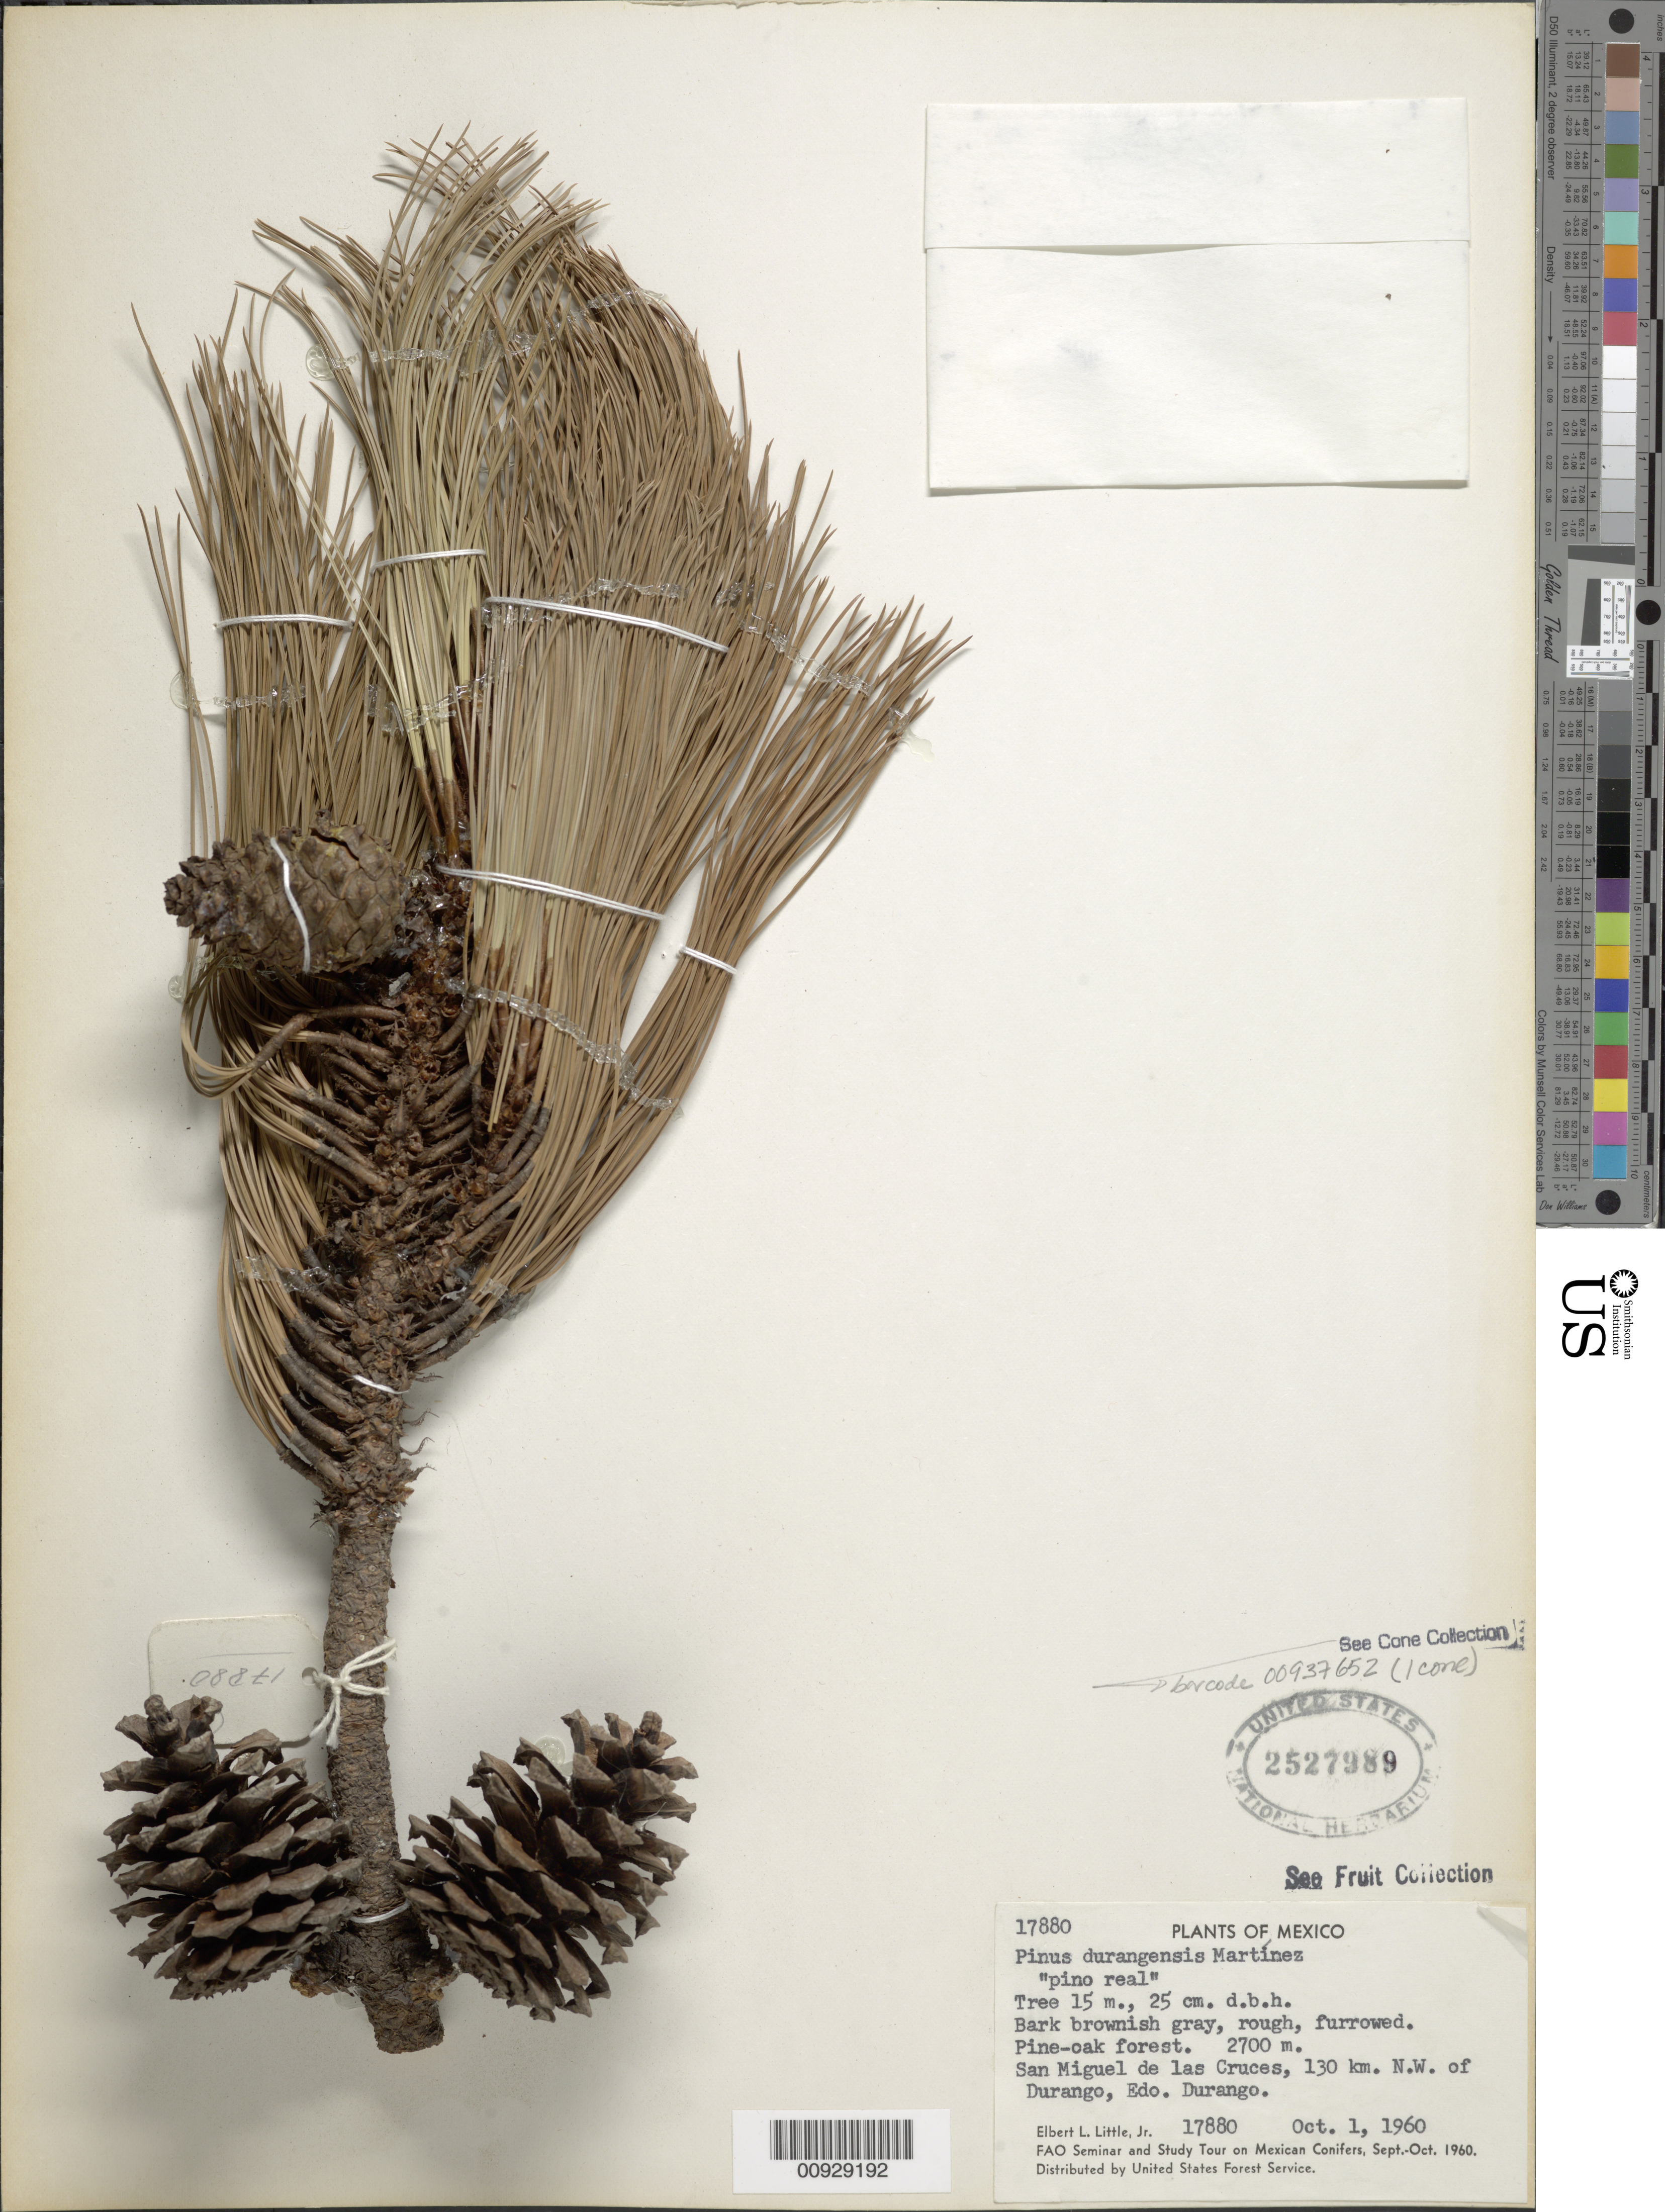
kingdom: Plantae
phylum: Tracheophyta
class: Pinopsida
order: Pinales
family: Pinaceae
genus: Pinus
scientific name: Pinus durangensis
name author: Martínez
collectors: E. L. Little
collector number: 17880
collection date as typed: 01 Oct 1960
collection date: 1960-10-01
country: Mexico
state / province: Durango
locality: San Miguel de las Cruces, 130km. NW of Durango.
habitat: Pine-oak forest.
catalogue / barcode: US 2527989